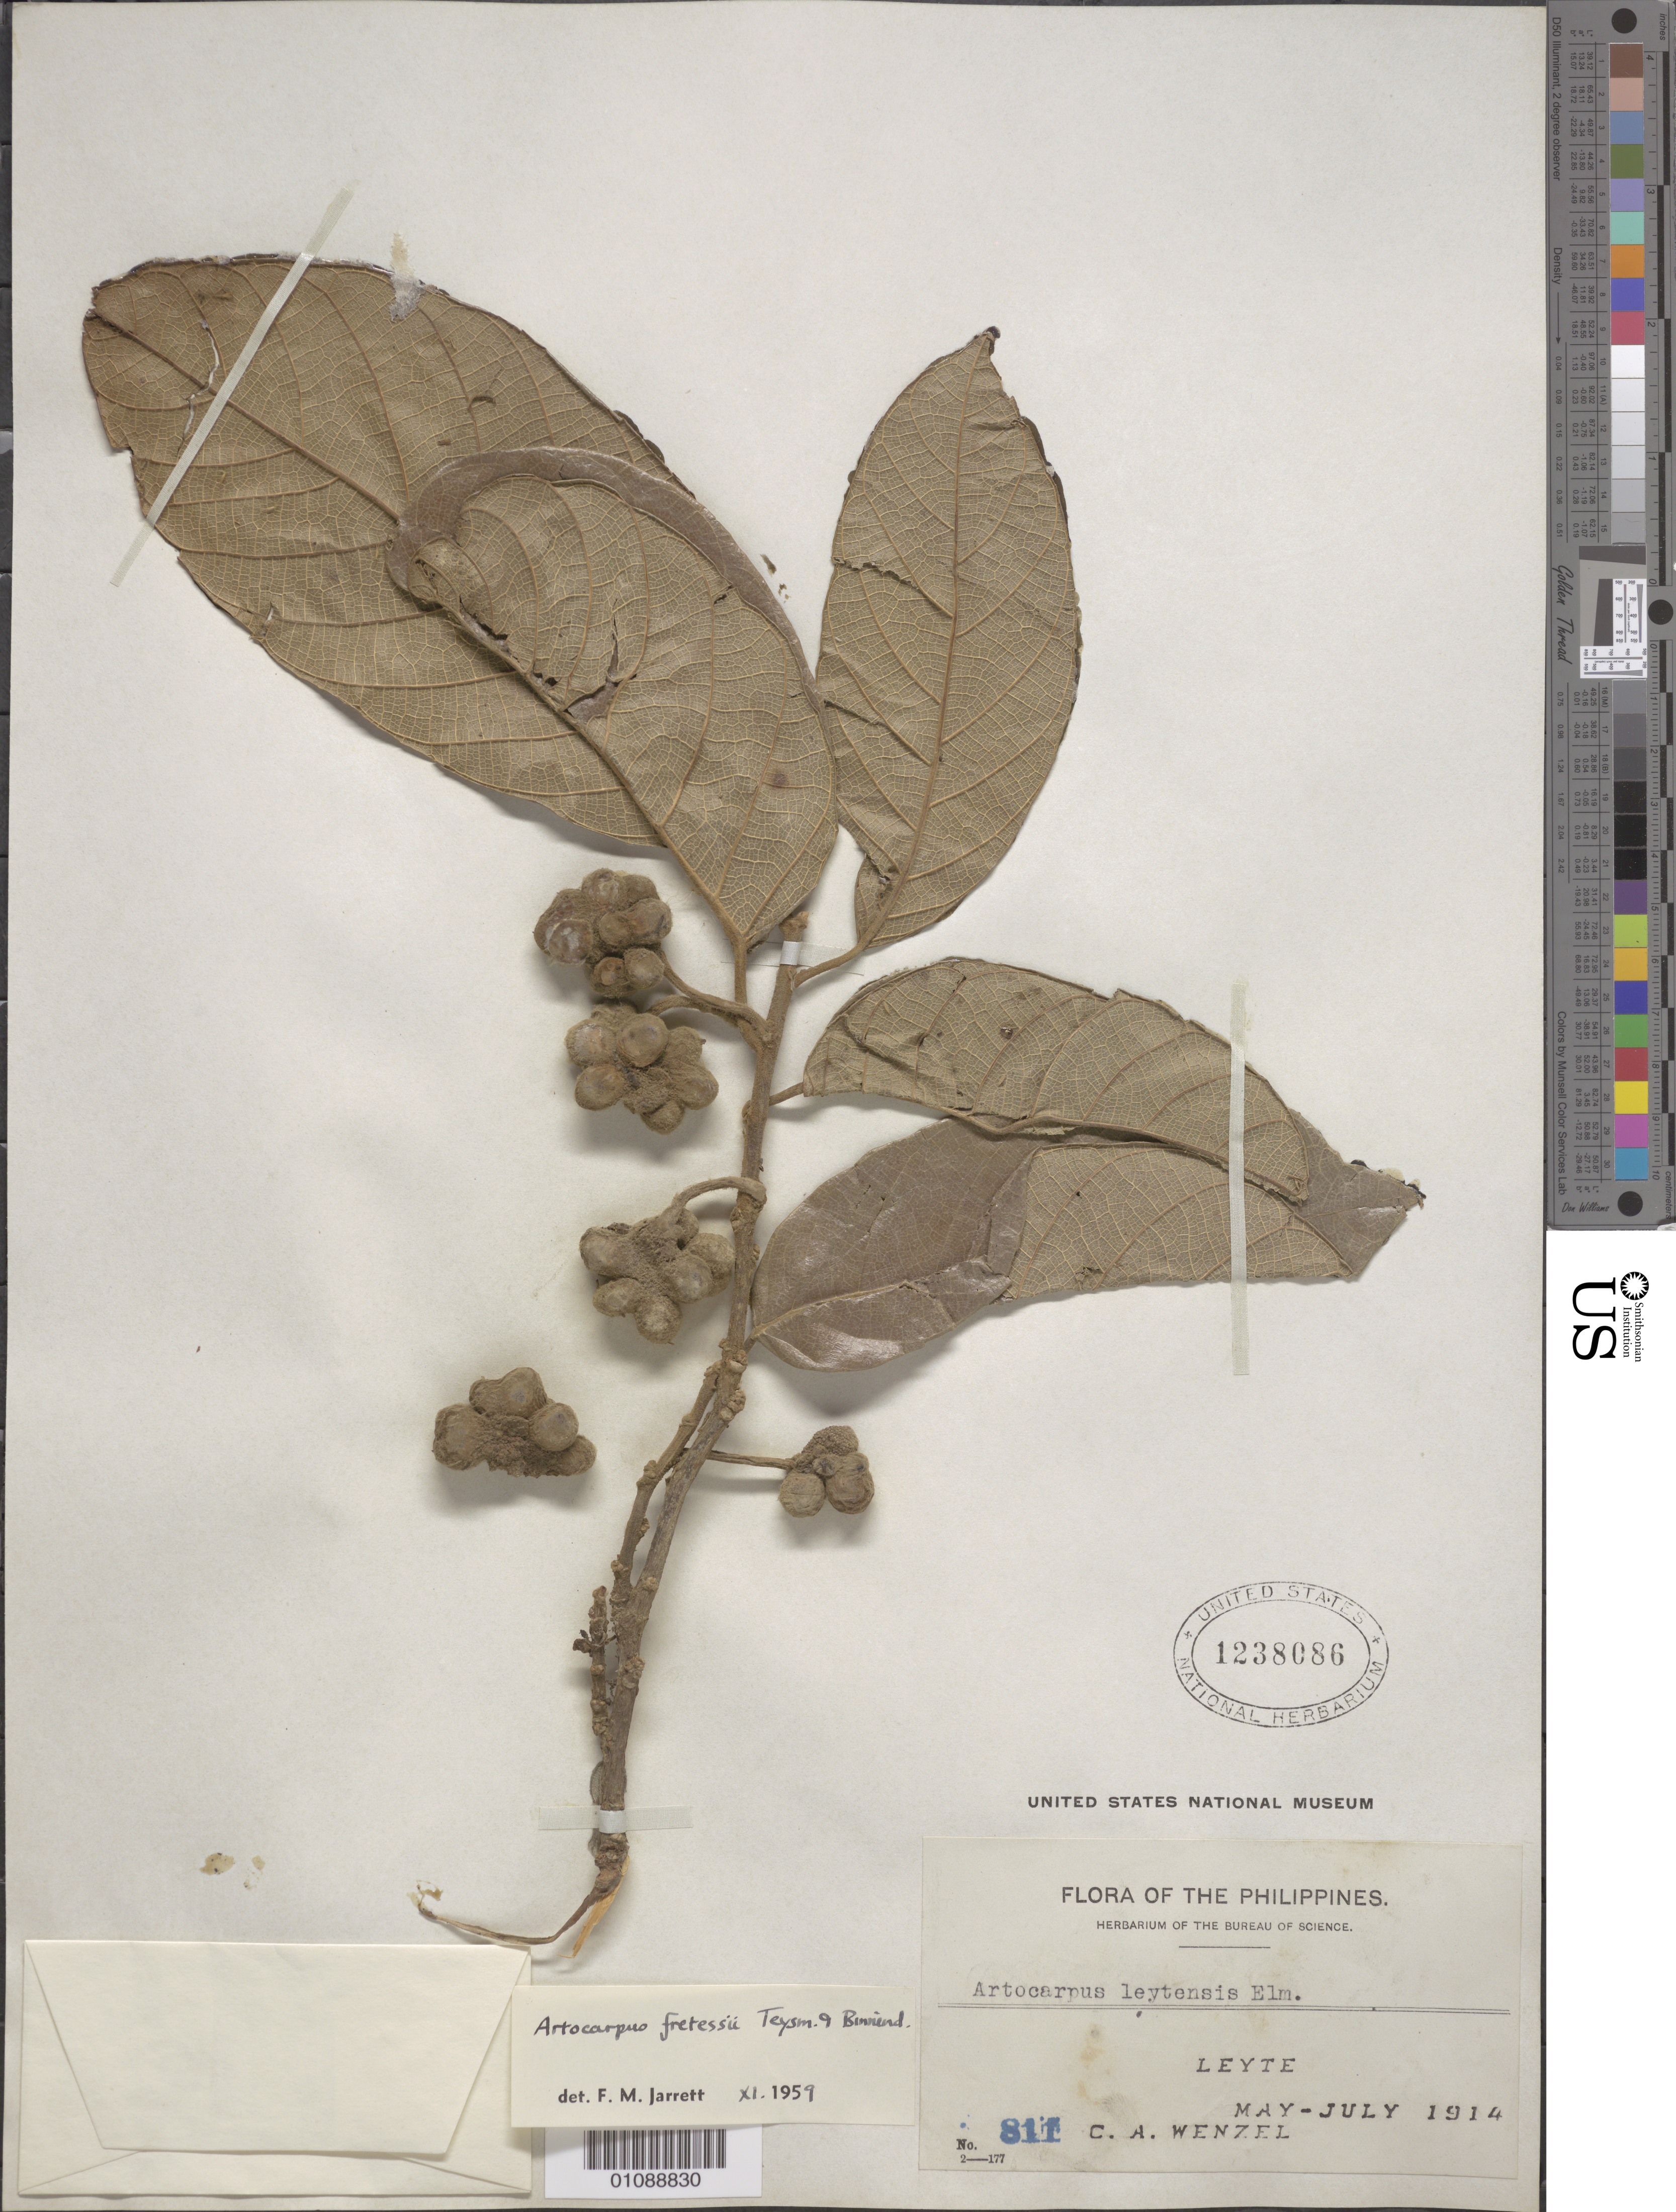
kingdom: Plantae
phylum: Tracheophyta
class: Magnoliopsida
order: Rosales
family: Moraceae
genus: Artocarpus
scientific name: Artocarpus fretessii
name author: Teijsm. & Binn. ex Hassk.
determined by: Jarrett, Frances M.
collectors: C. Wenzel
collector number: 811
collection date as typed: May 1914 to -- Jul 1914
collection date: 1914-05/1914-07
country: Philippines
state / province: Eastern Visayas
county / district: Leyte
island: Leyte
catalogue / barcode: US 1238086